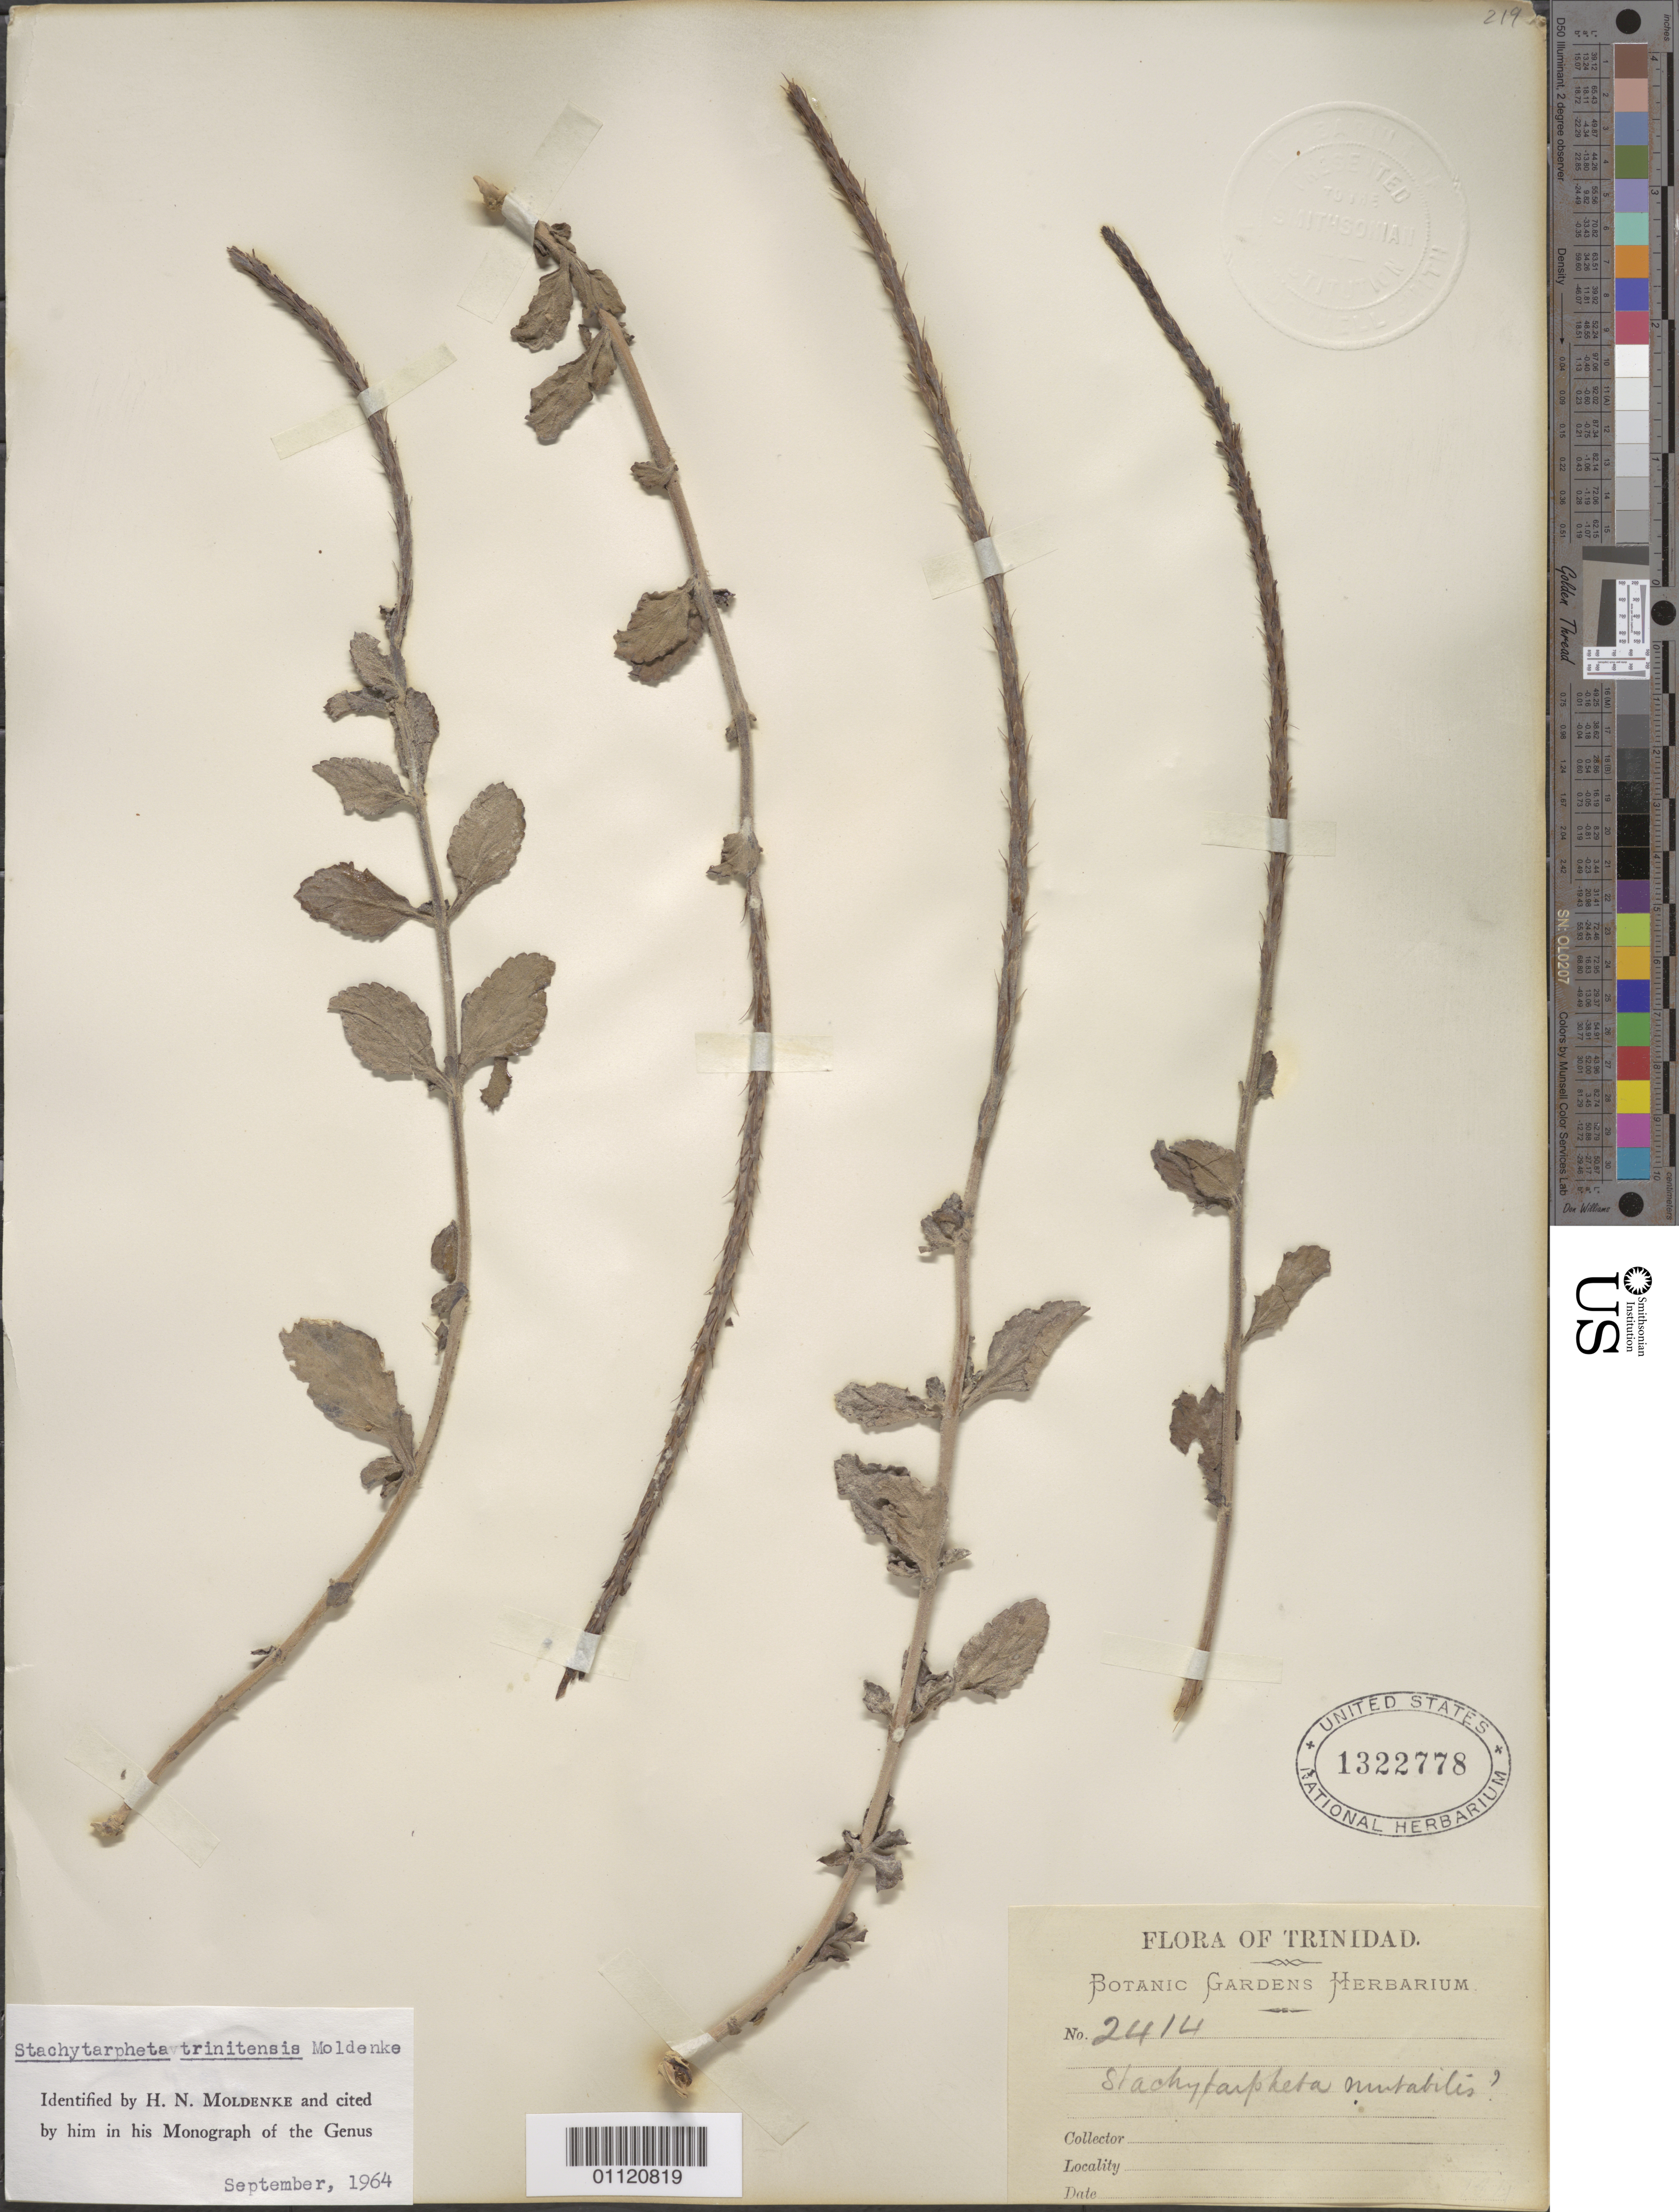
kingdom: Plantae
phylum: Tracheophyta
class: Magnoliopsida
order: Lamiales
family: Verbenaceae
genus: Stachytarpheta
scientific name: Stachytarpheta trinitensis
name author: Moldenke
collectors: Botanic Gardens Herbarium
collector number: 2414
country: Trinidad and Tobago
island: Trinidad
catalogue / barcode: US 1322778